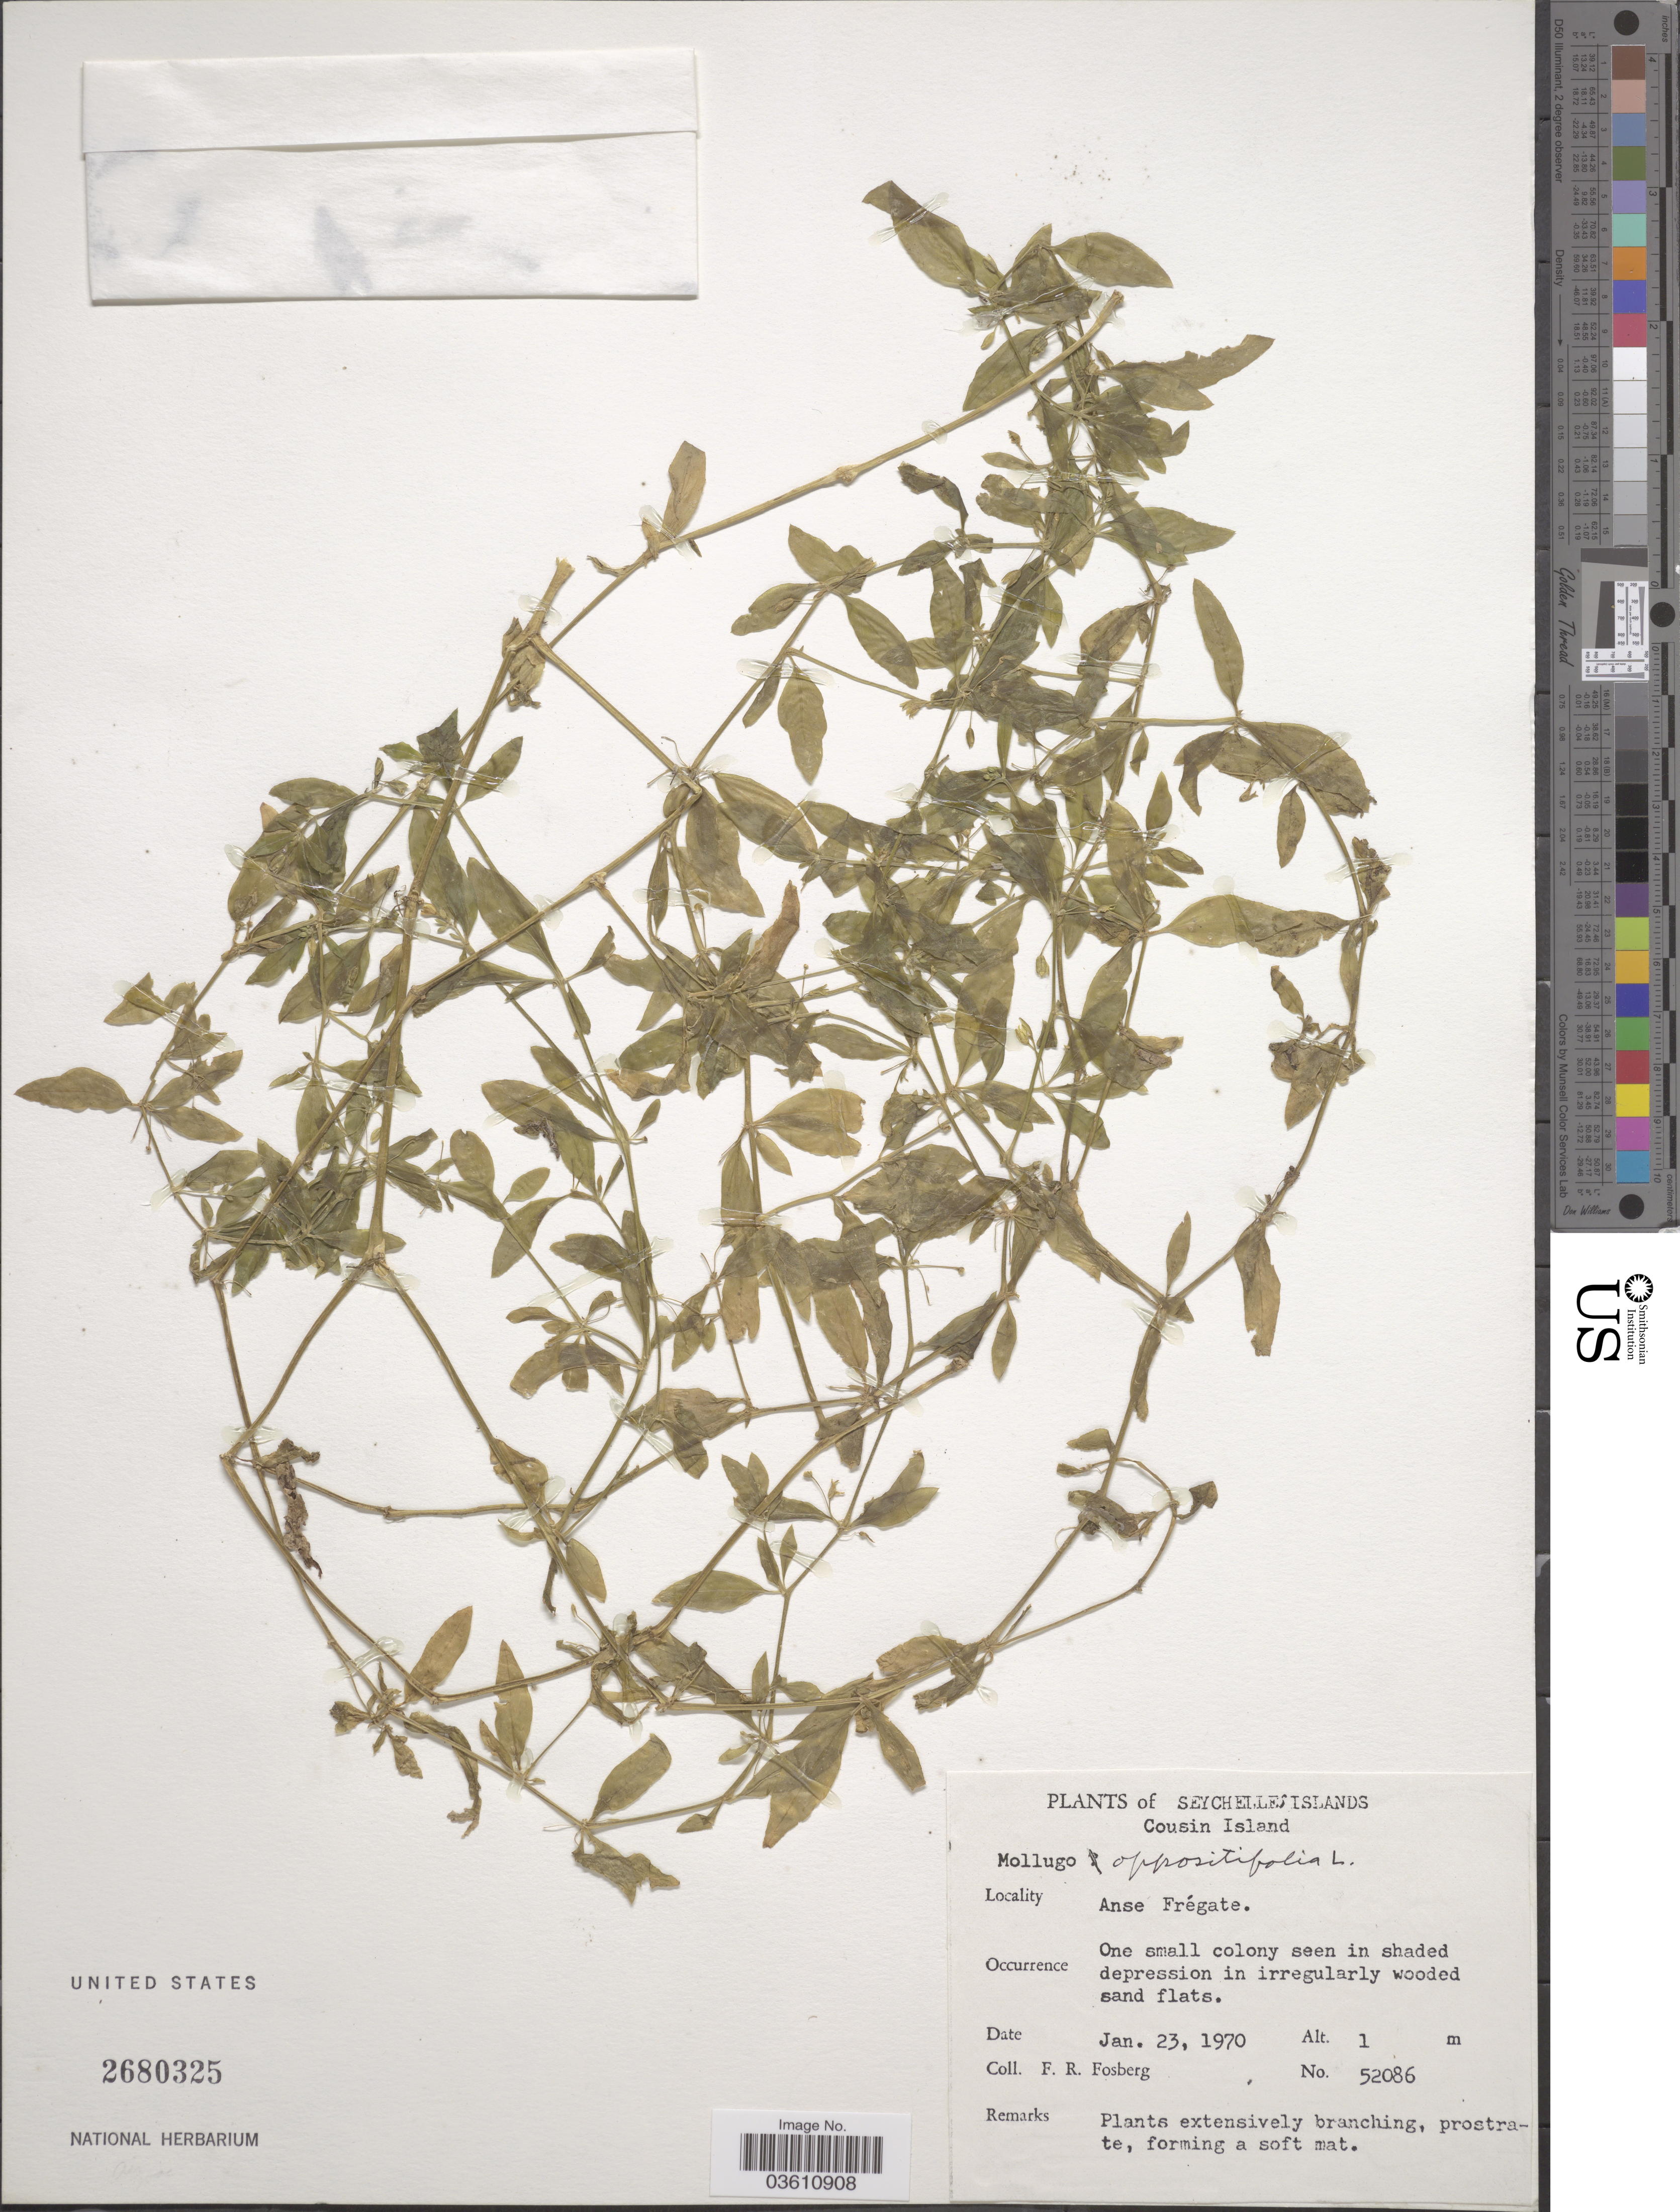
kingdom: Plantae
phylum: Tracheophyta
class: Magnoliopsida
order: Caryophyllales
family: Molluginaceae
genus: Glinus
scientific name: Glinus oppositifolius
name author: (L.) Aug. DC.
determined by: Strong, Mark T., (BOT), Smithsonian Institution - National Museum of Natural History (UNITED STATES)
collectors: F. R. Fosberg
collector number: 52086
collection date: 1970-01-23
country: Seychelles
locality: Cousin Island. Anse Frégate.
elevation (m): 1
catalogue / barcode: US 2680325